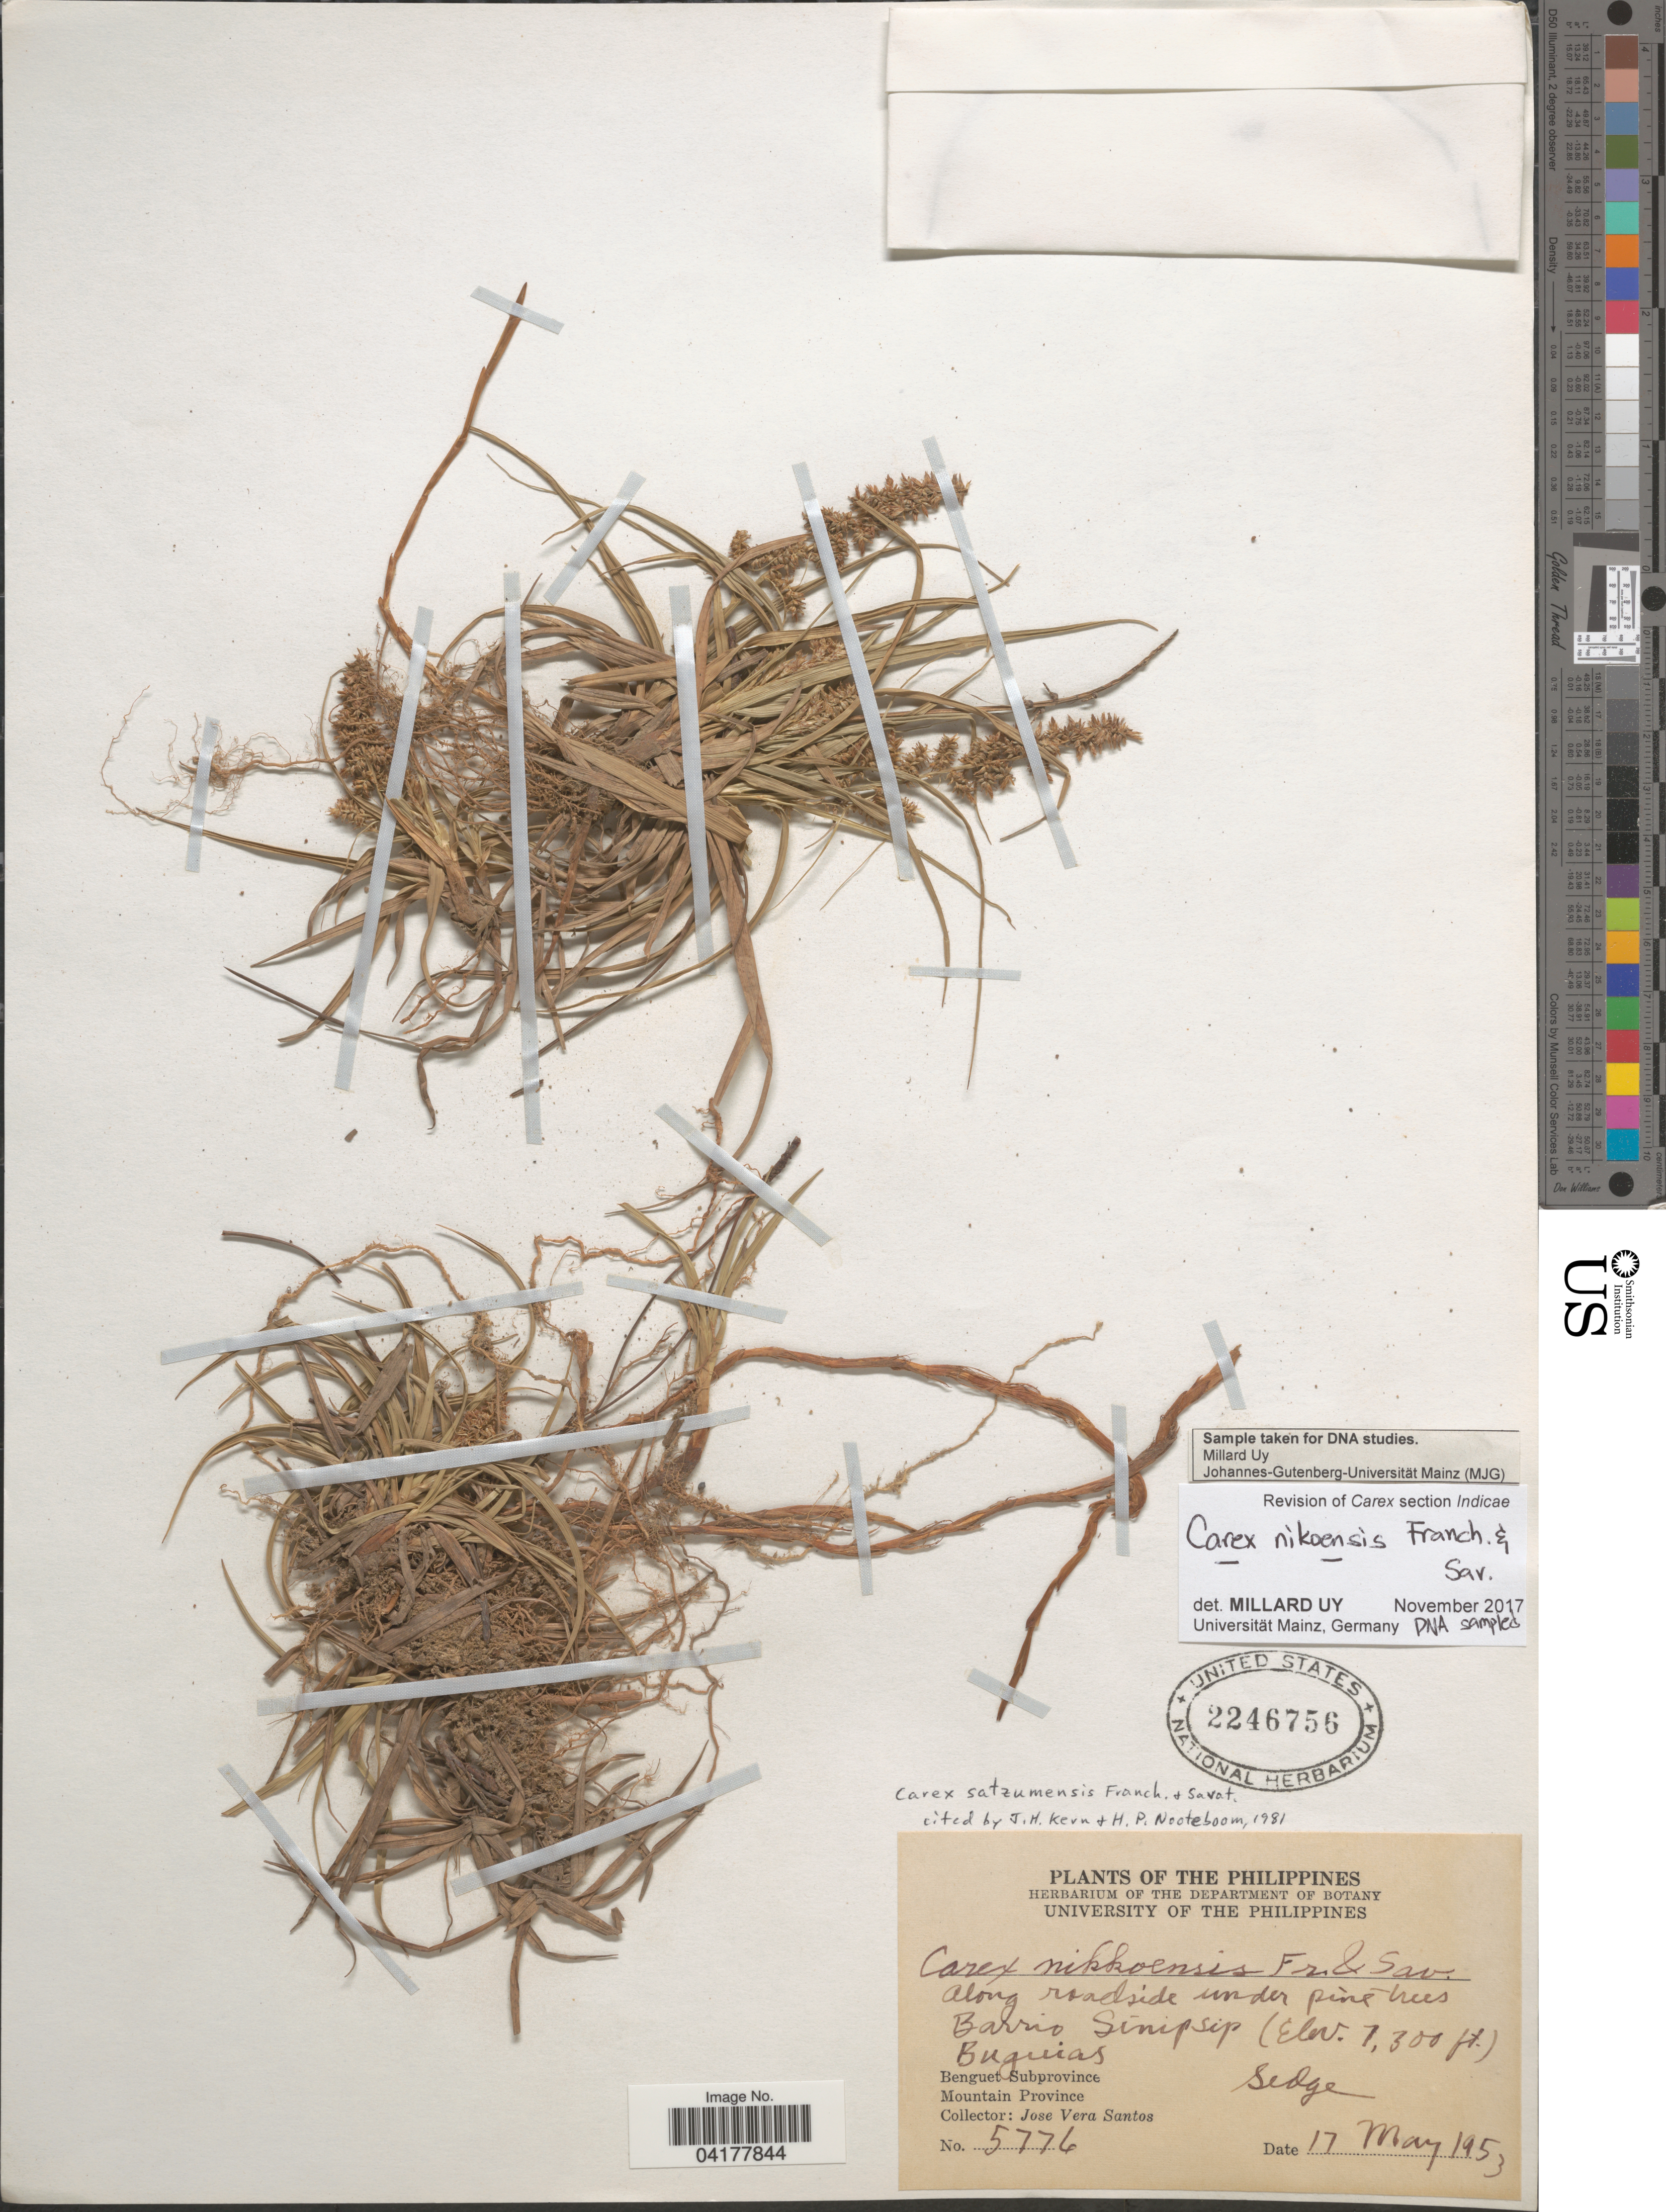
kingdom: Plantae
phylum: Tracheophyta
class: Liliopsida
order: Poales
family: Cyperaceae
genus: Carex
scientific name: Carex nikoensis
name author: Franch. & Sav.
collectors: J. Vera Santos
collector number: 5776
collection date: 1953-05-17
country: Philippines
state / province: Cordillera (Administrative Region)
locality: Barrio Sinipsip. Buguias. Benguet Subprovince. Mountain Province.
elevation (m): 2225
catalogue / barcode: US 2246756